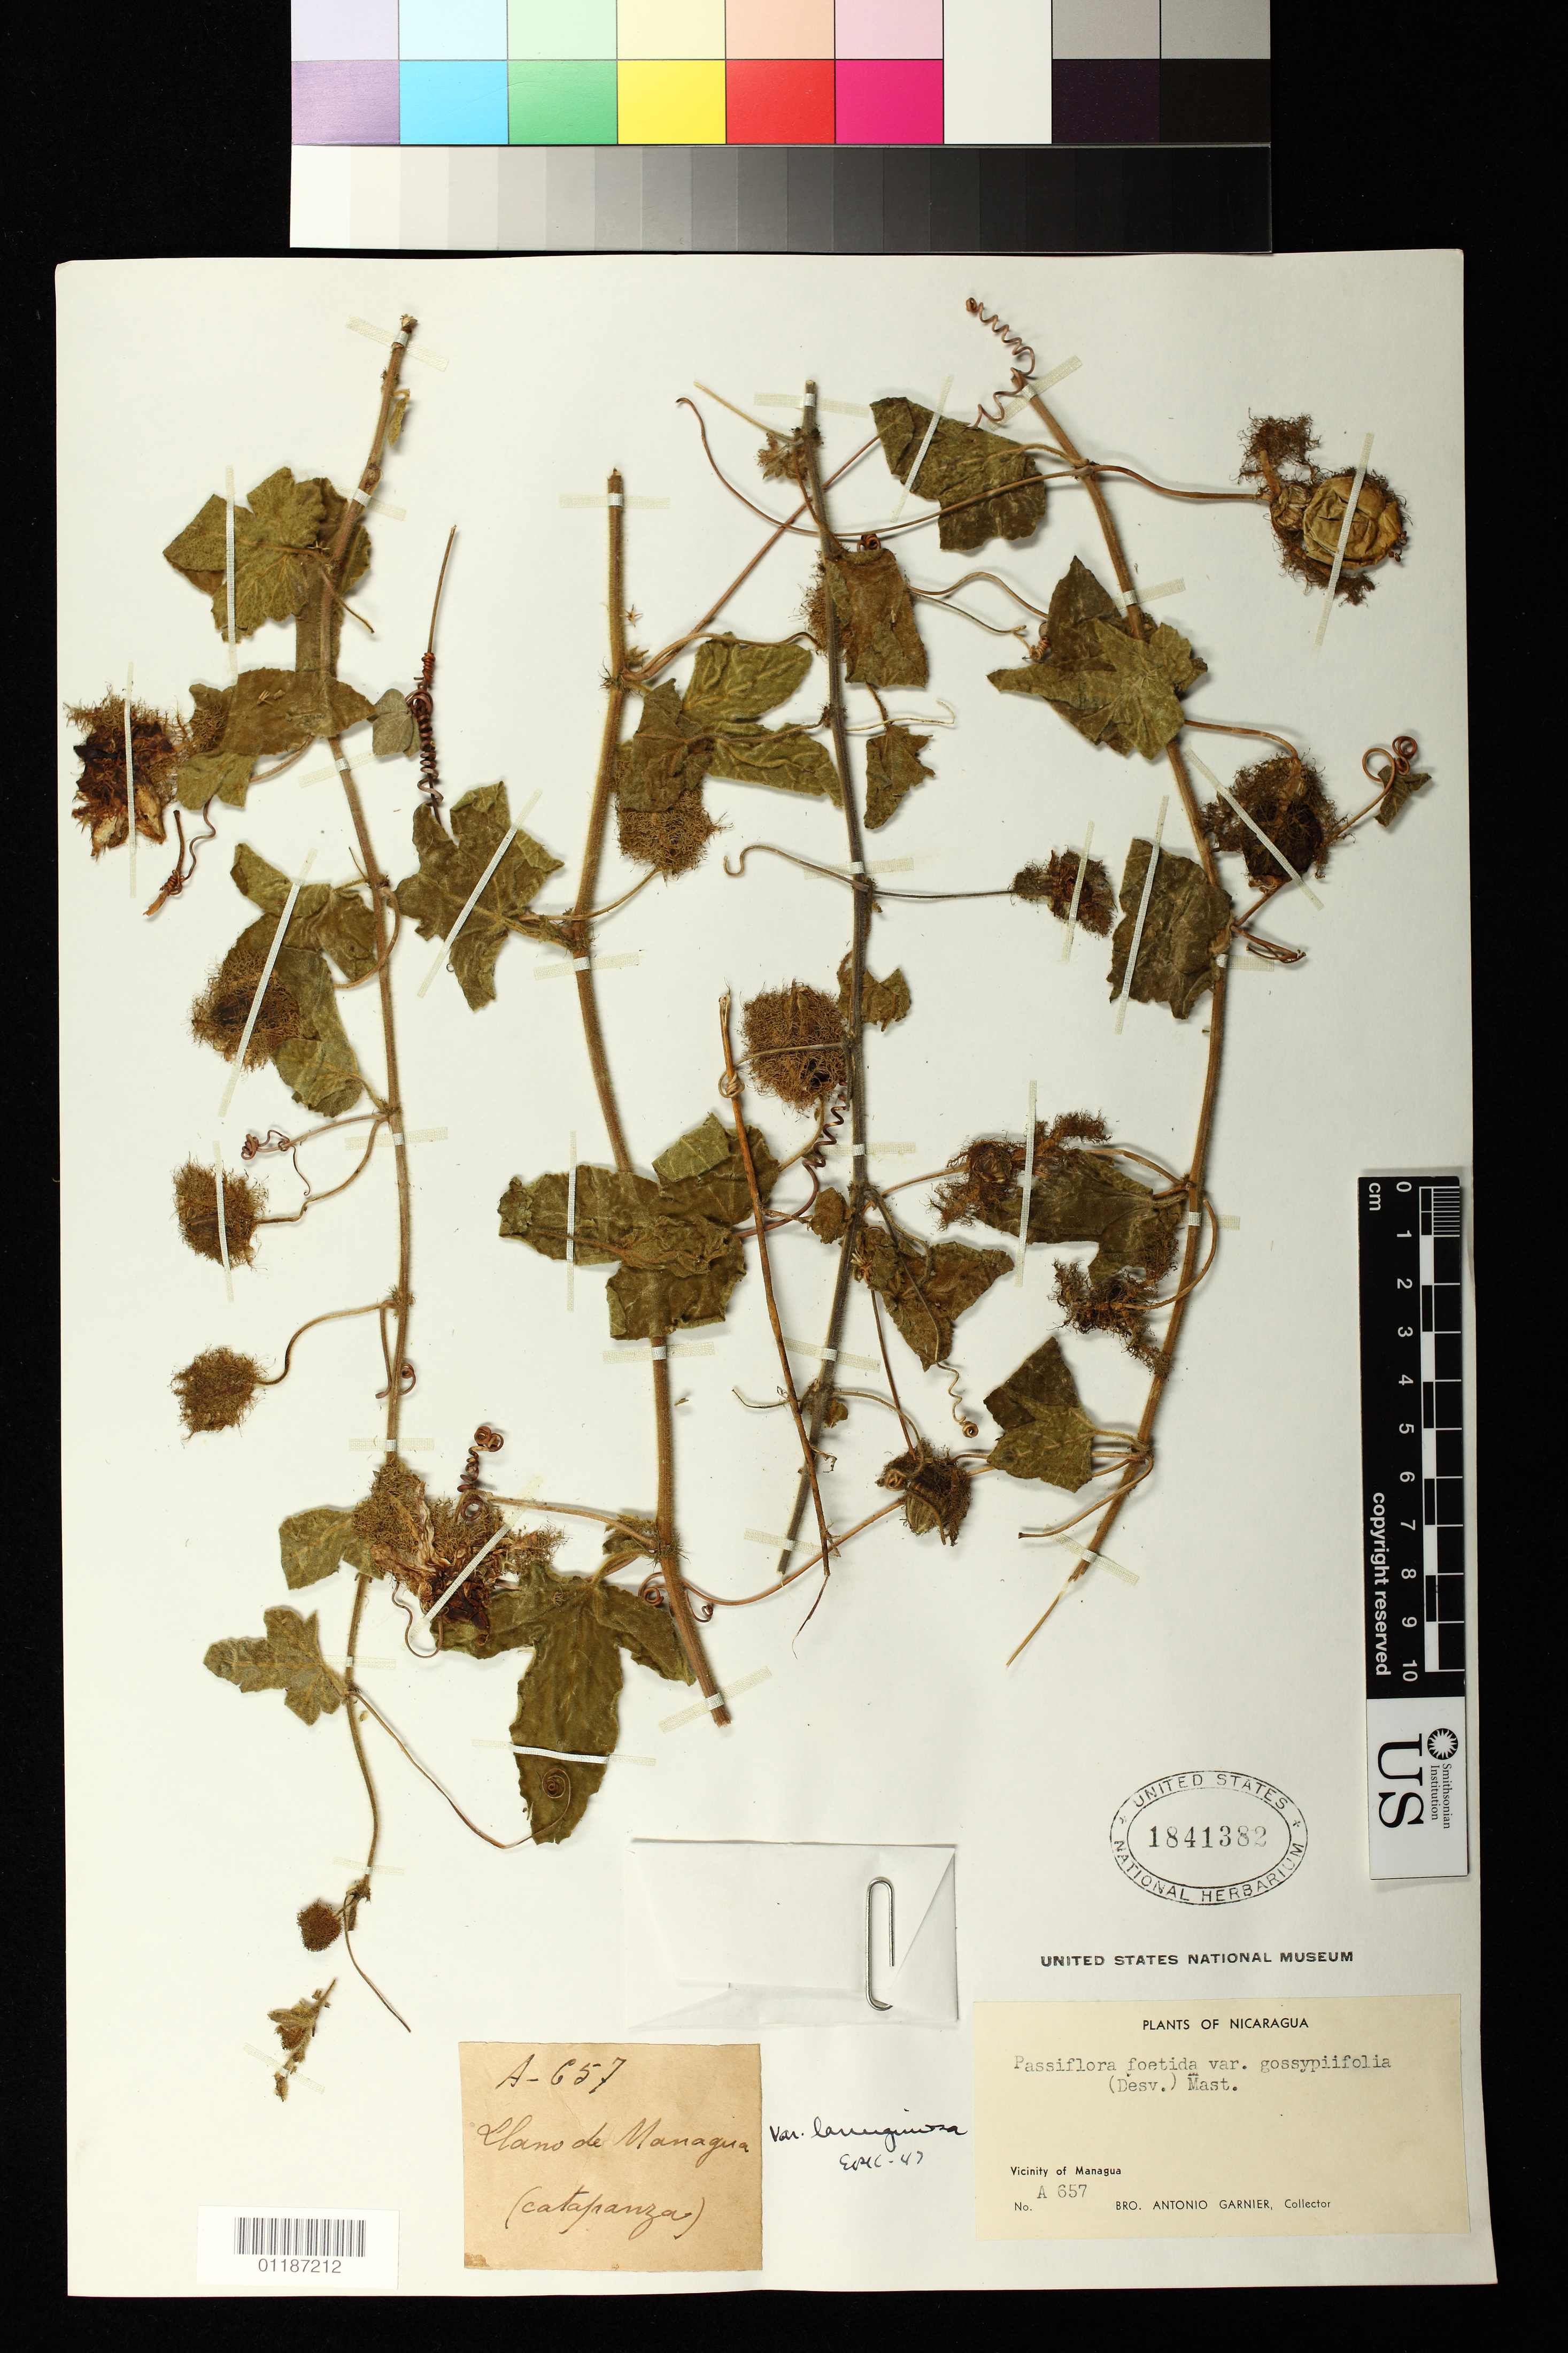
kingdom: Plantae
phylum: Tracheophyta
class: Magnoliopsida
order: Malpighiales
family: Passifloraceae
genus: Passiflora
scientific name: Passiflora foetida var. lanuginosa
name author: Killip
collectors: Bro. A. Garnier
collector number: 657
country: Nicaragua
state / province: Managua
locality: Llano de Mangua, vicinity of Managua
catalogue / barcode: US 1841382